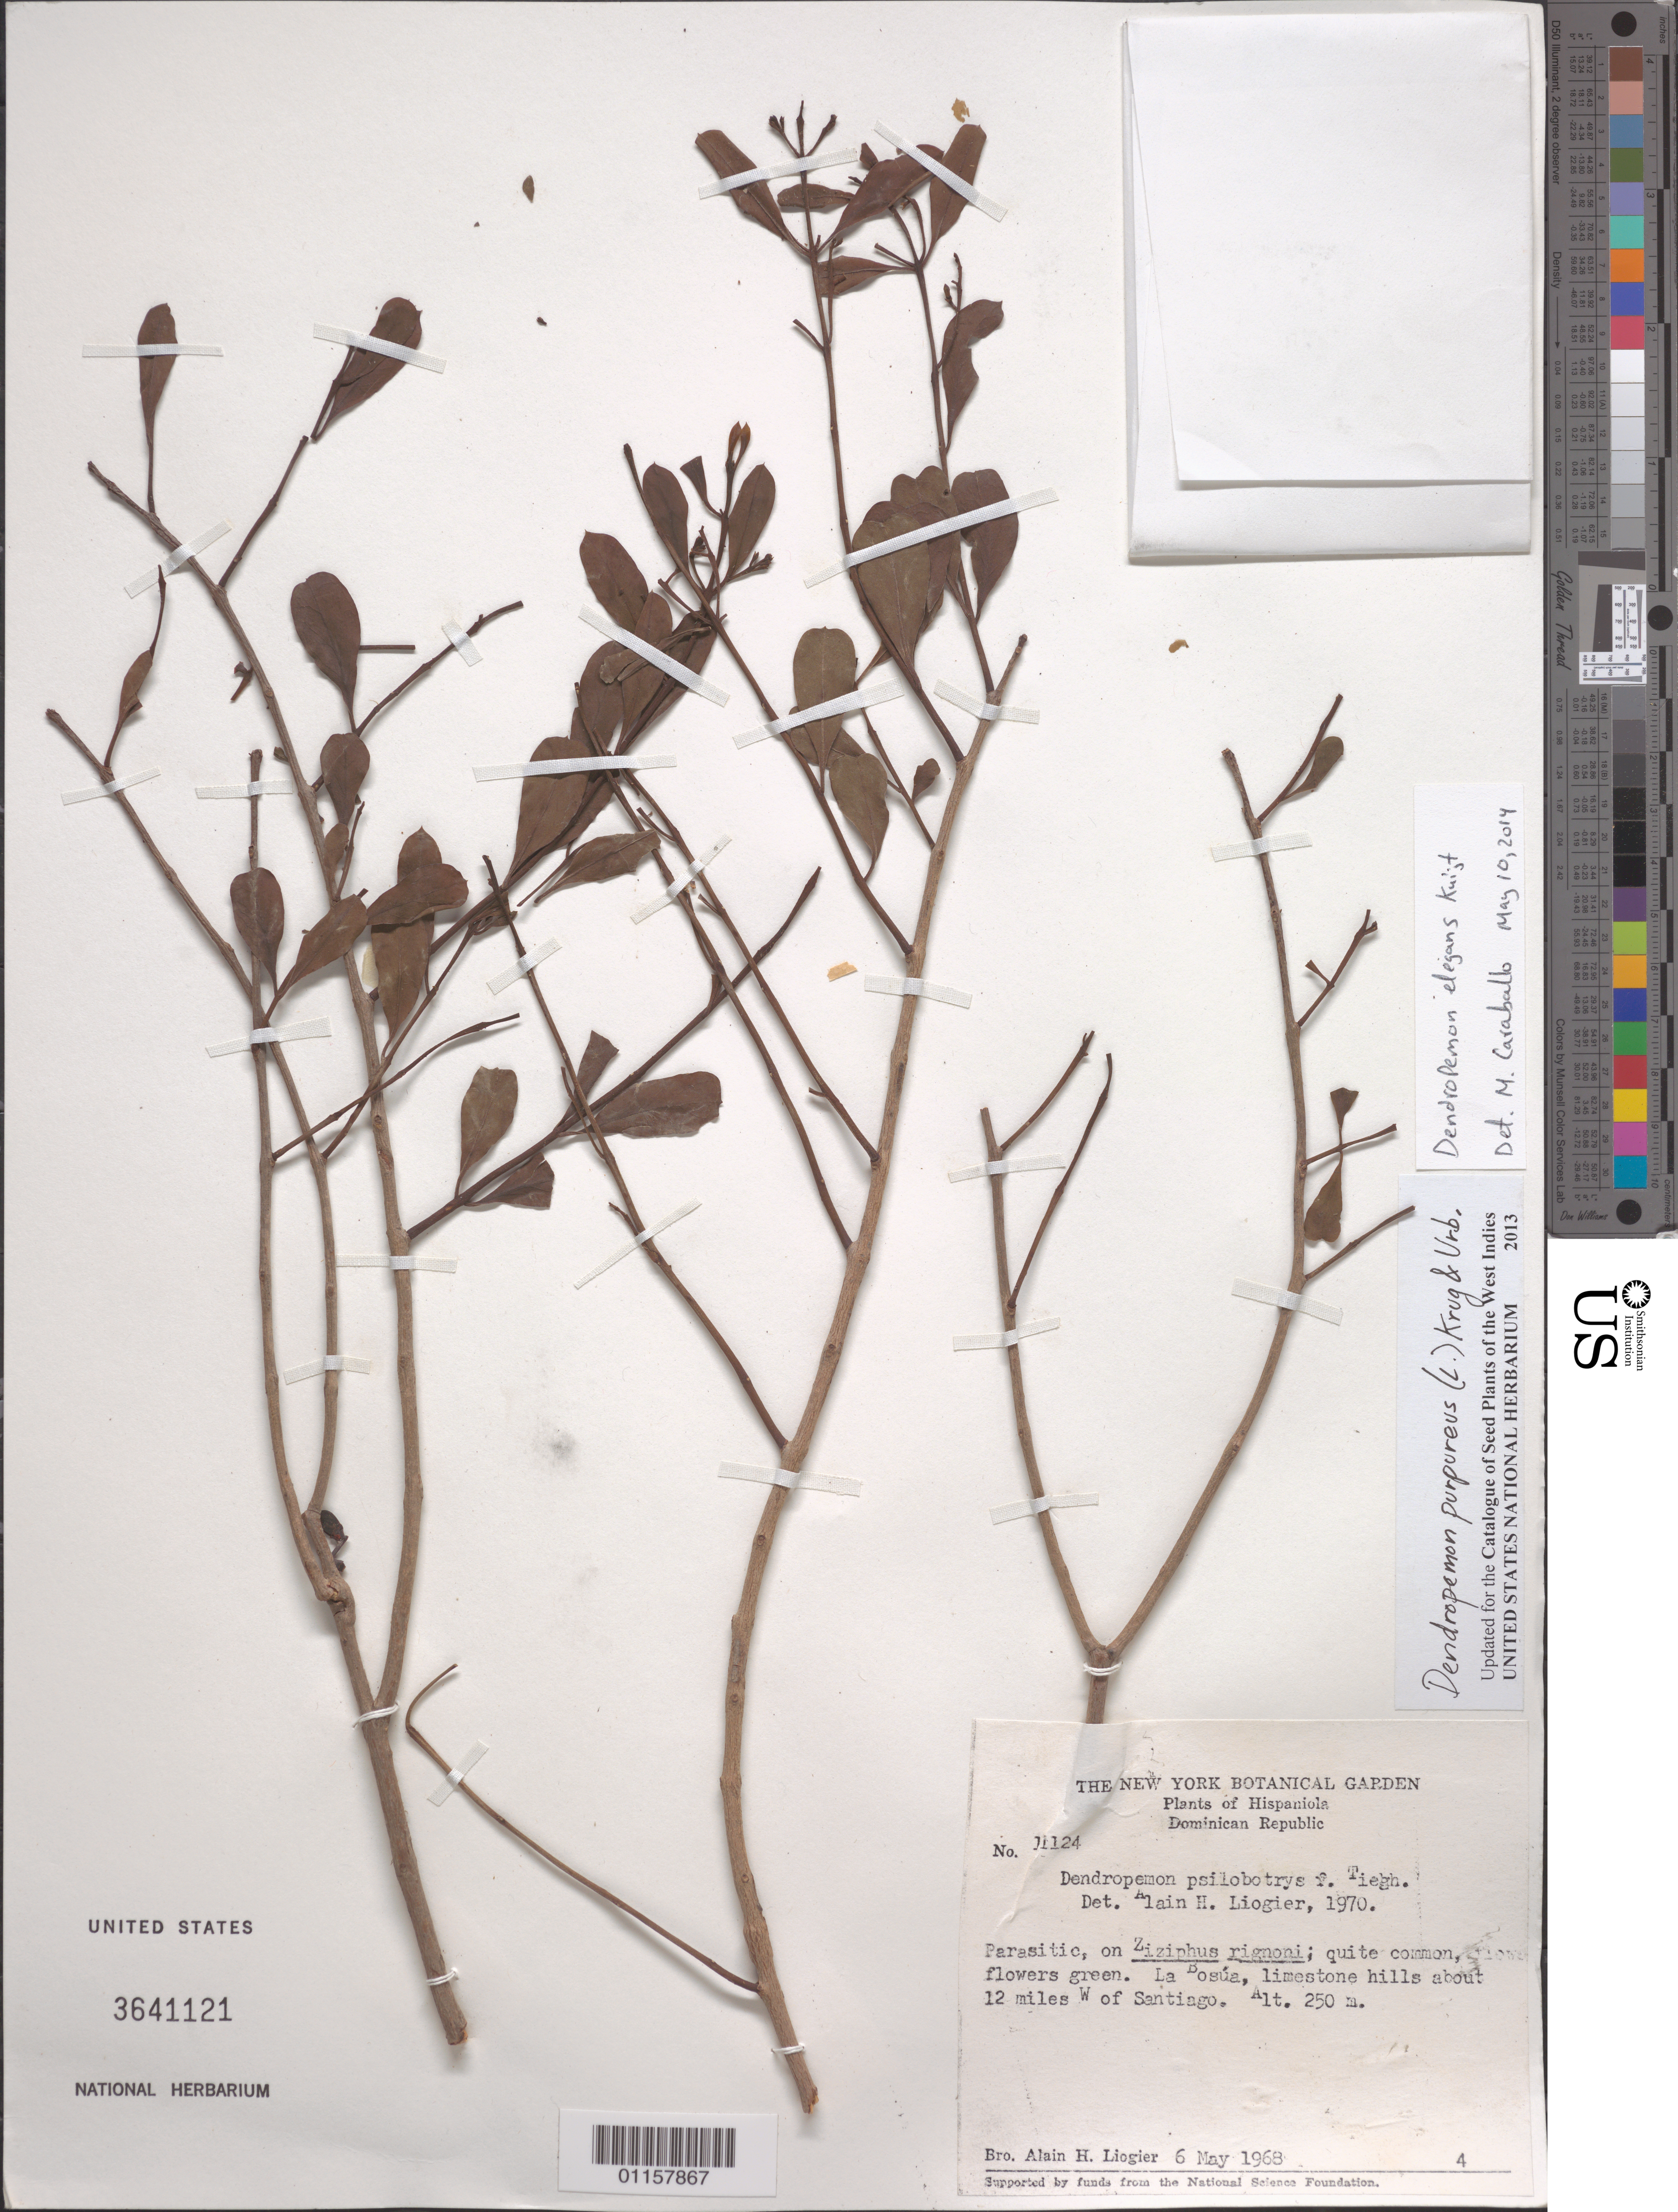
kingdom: Plantae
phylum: Tracheophyta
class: Magnoliopsida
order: Santalales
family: Loranthaceae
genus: Dendropemon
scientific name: Dendropemon elegans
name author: Kuijt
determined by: Caraballo-Ortiz, Marcos A., (MISS), University of Mississippi (UNITED STATES)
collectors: A. H. Liogier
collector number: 11124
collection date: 1968-05-06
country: Dominican Republic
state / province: Santiago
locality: La Bosúa, about 12 miles W of Santiago.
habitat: Quite common.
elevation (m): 250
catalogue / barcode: US 3641121